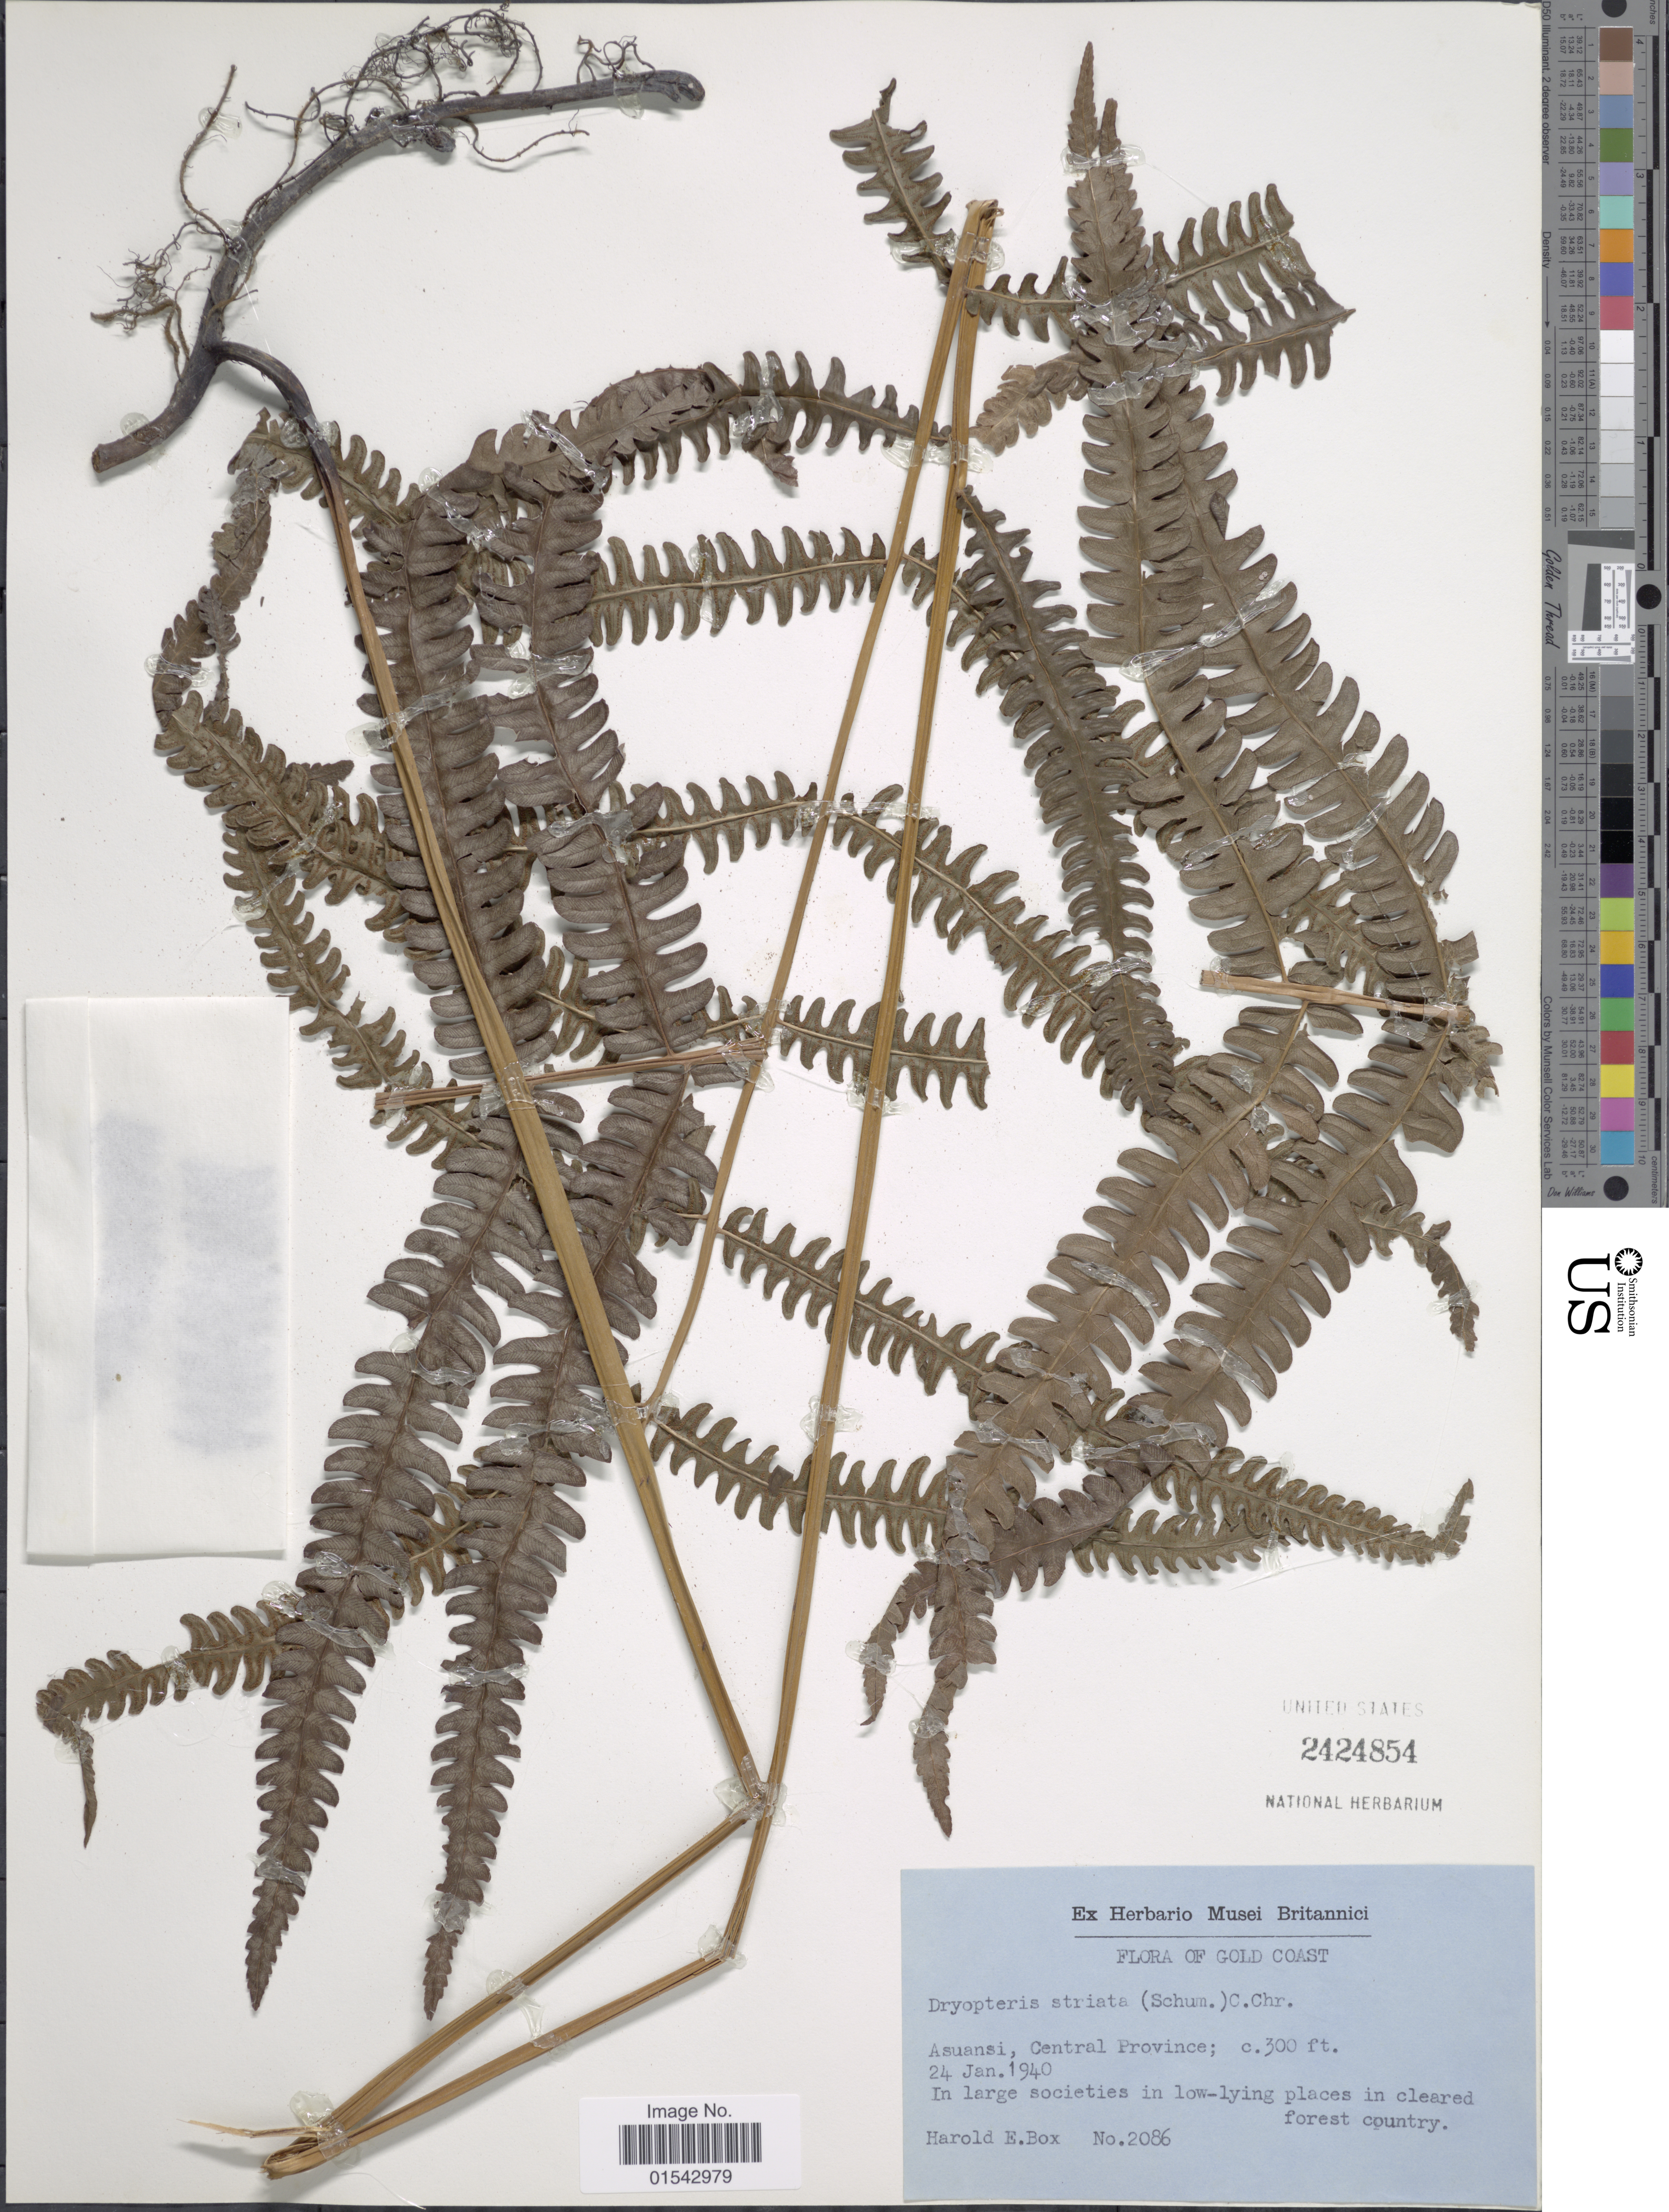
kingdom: Plantae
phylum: Tracheophyta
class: Polypodiopsida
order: Polypodiales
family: Thelypteridaceae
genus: Cyclosorus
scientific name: Cyclosorus interruptus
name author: (Willd.) H. Itô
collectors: H. E. Box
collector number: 2086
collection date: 1940-01-24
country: Ghana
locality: Gold Coast, Asuansi, Central Province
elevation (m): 91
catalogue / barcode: US 2424854